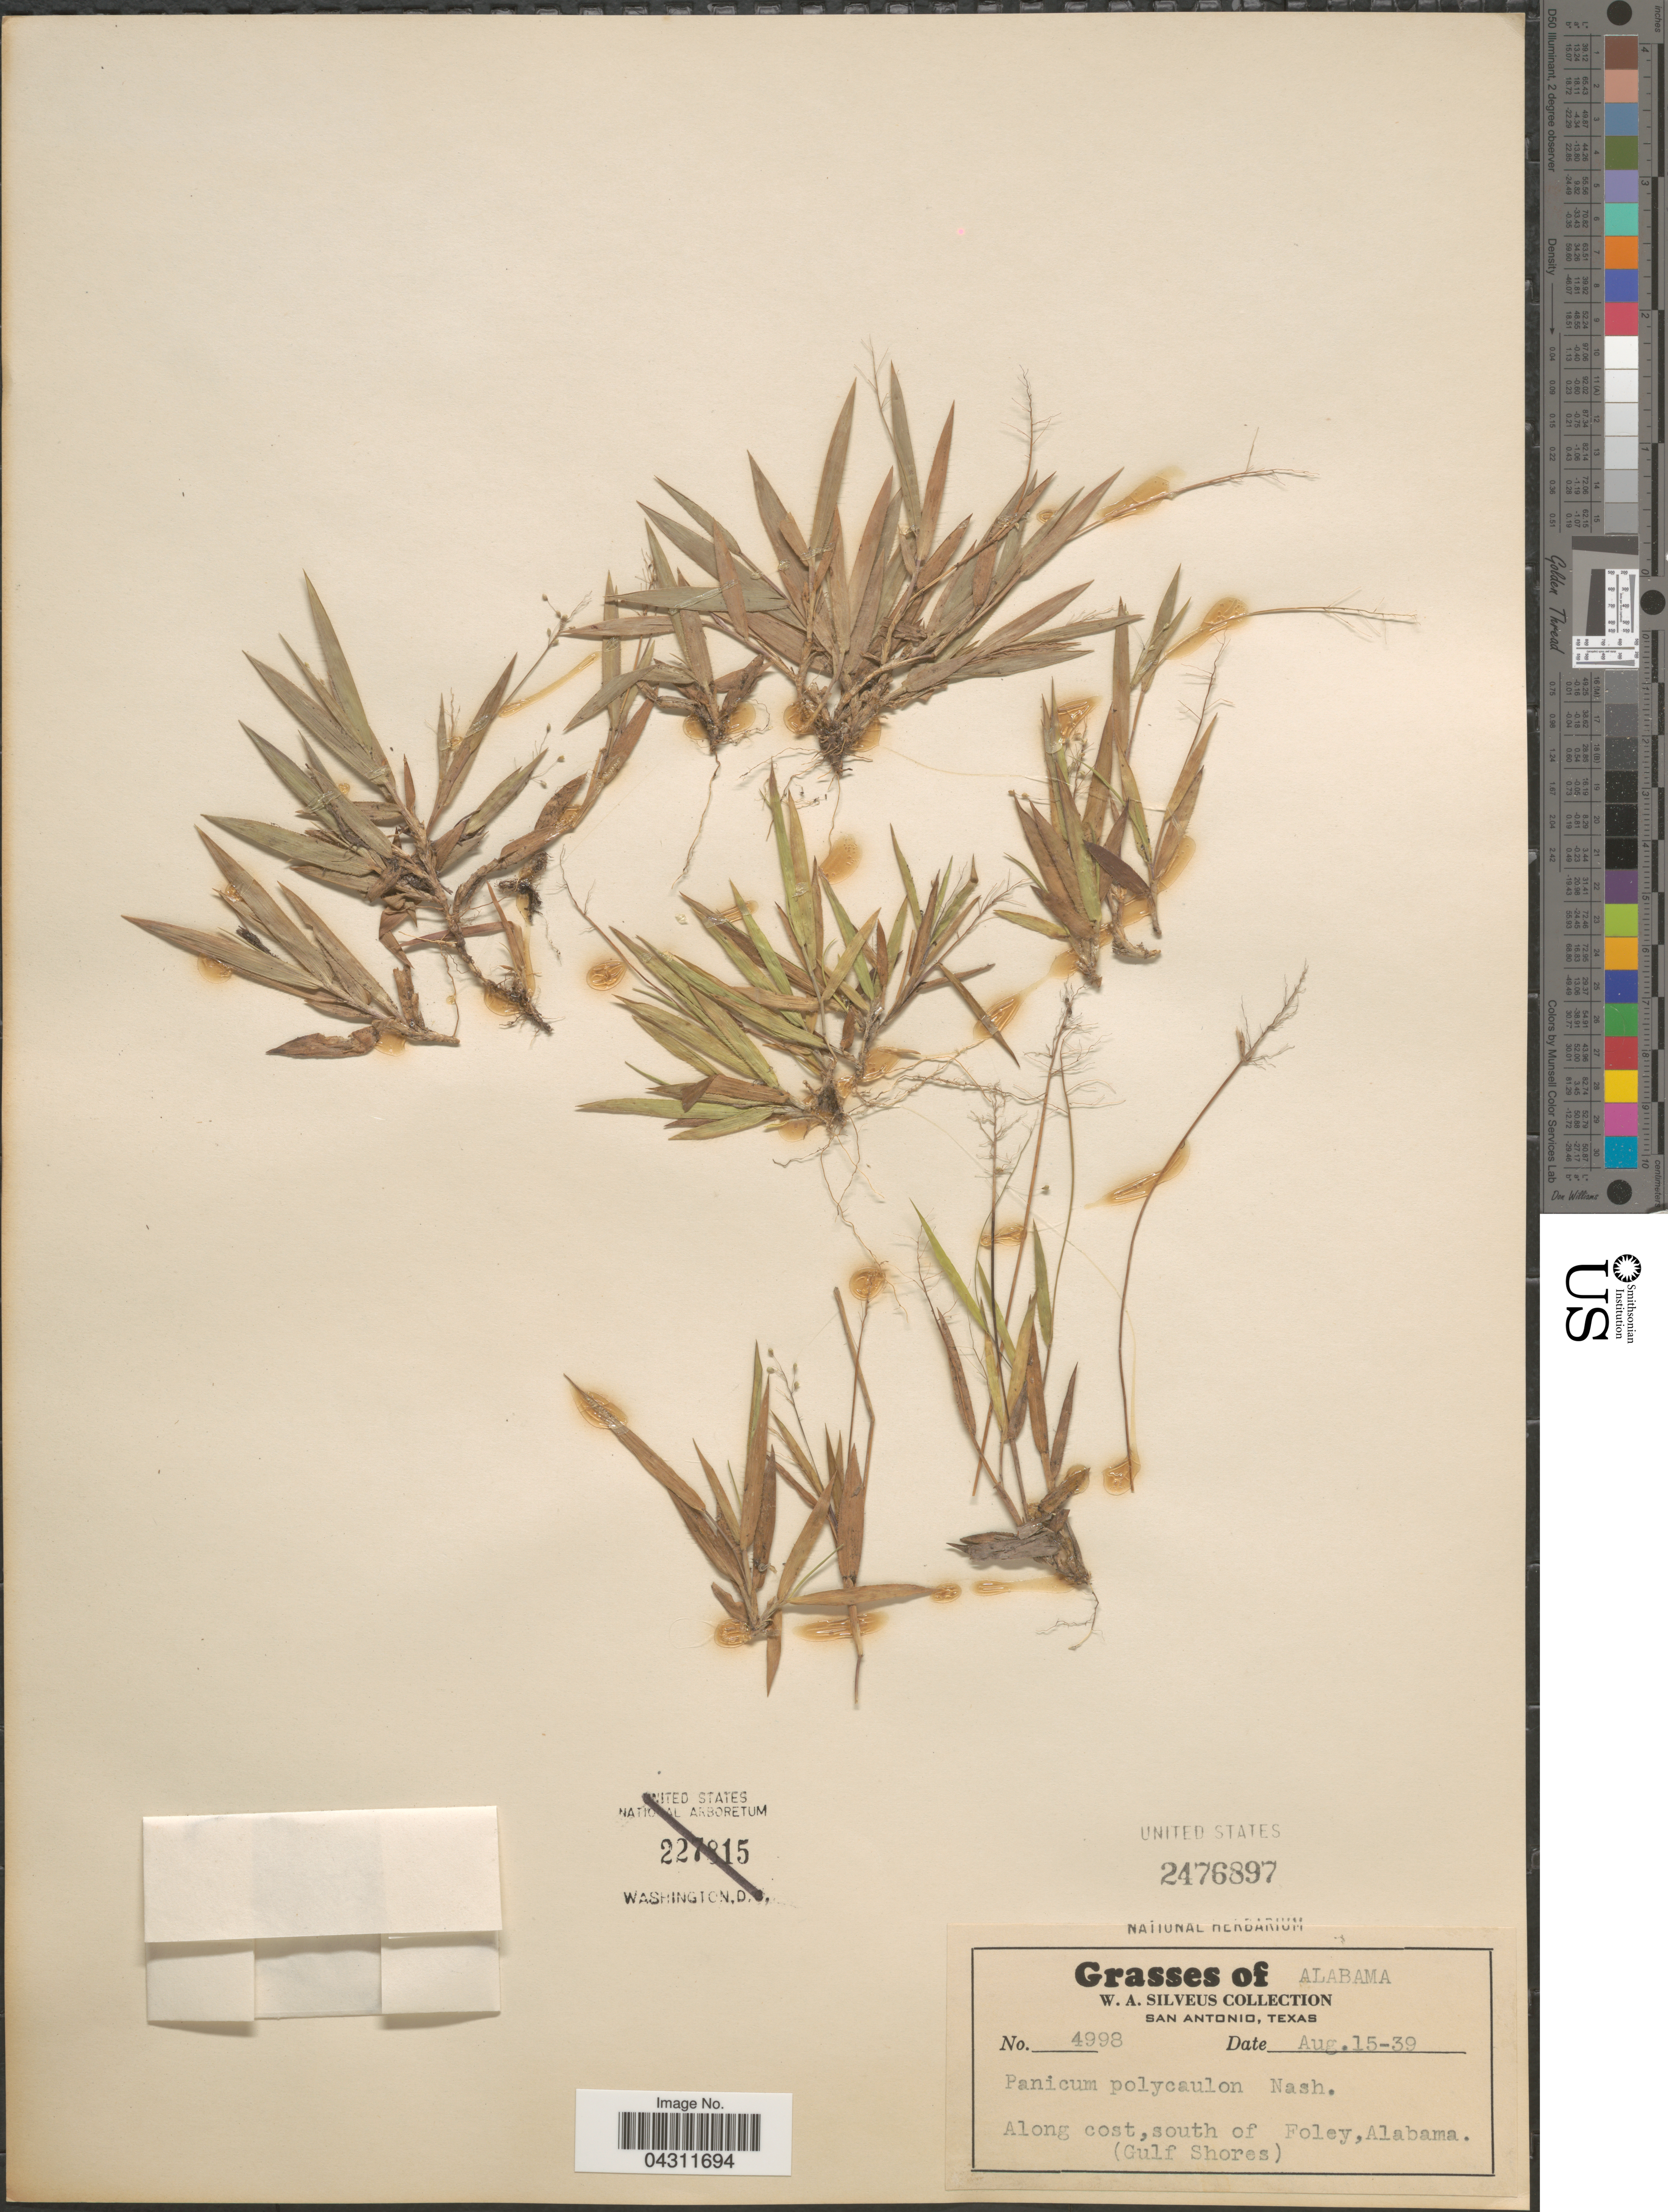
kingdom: Plantae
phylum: Tracheophyta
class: Liliopsida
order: Poales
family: Poaceae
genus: Dichanthelium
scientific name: Dichanthelium strigosum var. glabrescens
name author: (Griseb.) Freckmann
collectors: W. Silveus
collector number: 4998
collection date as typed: Transcribed d/m/y: 15/8/39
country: United States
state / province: Alabama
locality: Along coast,south of Foley. (Gulf Shores).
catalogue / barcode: US 2476897